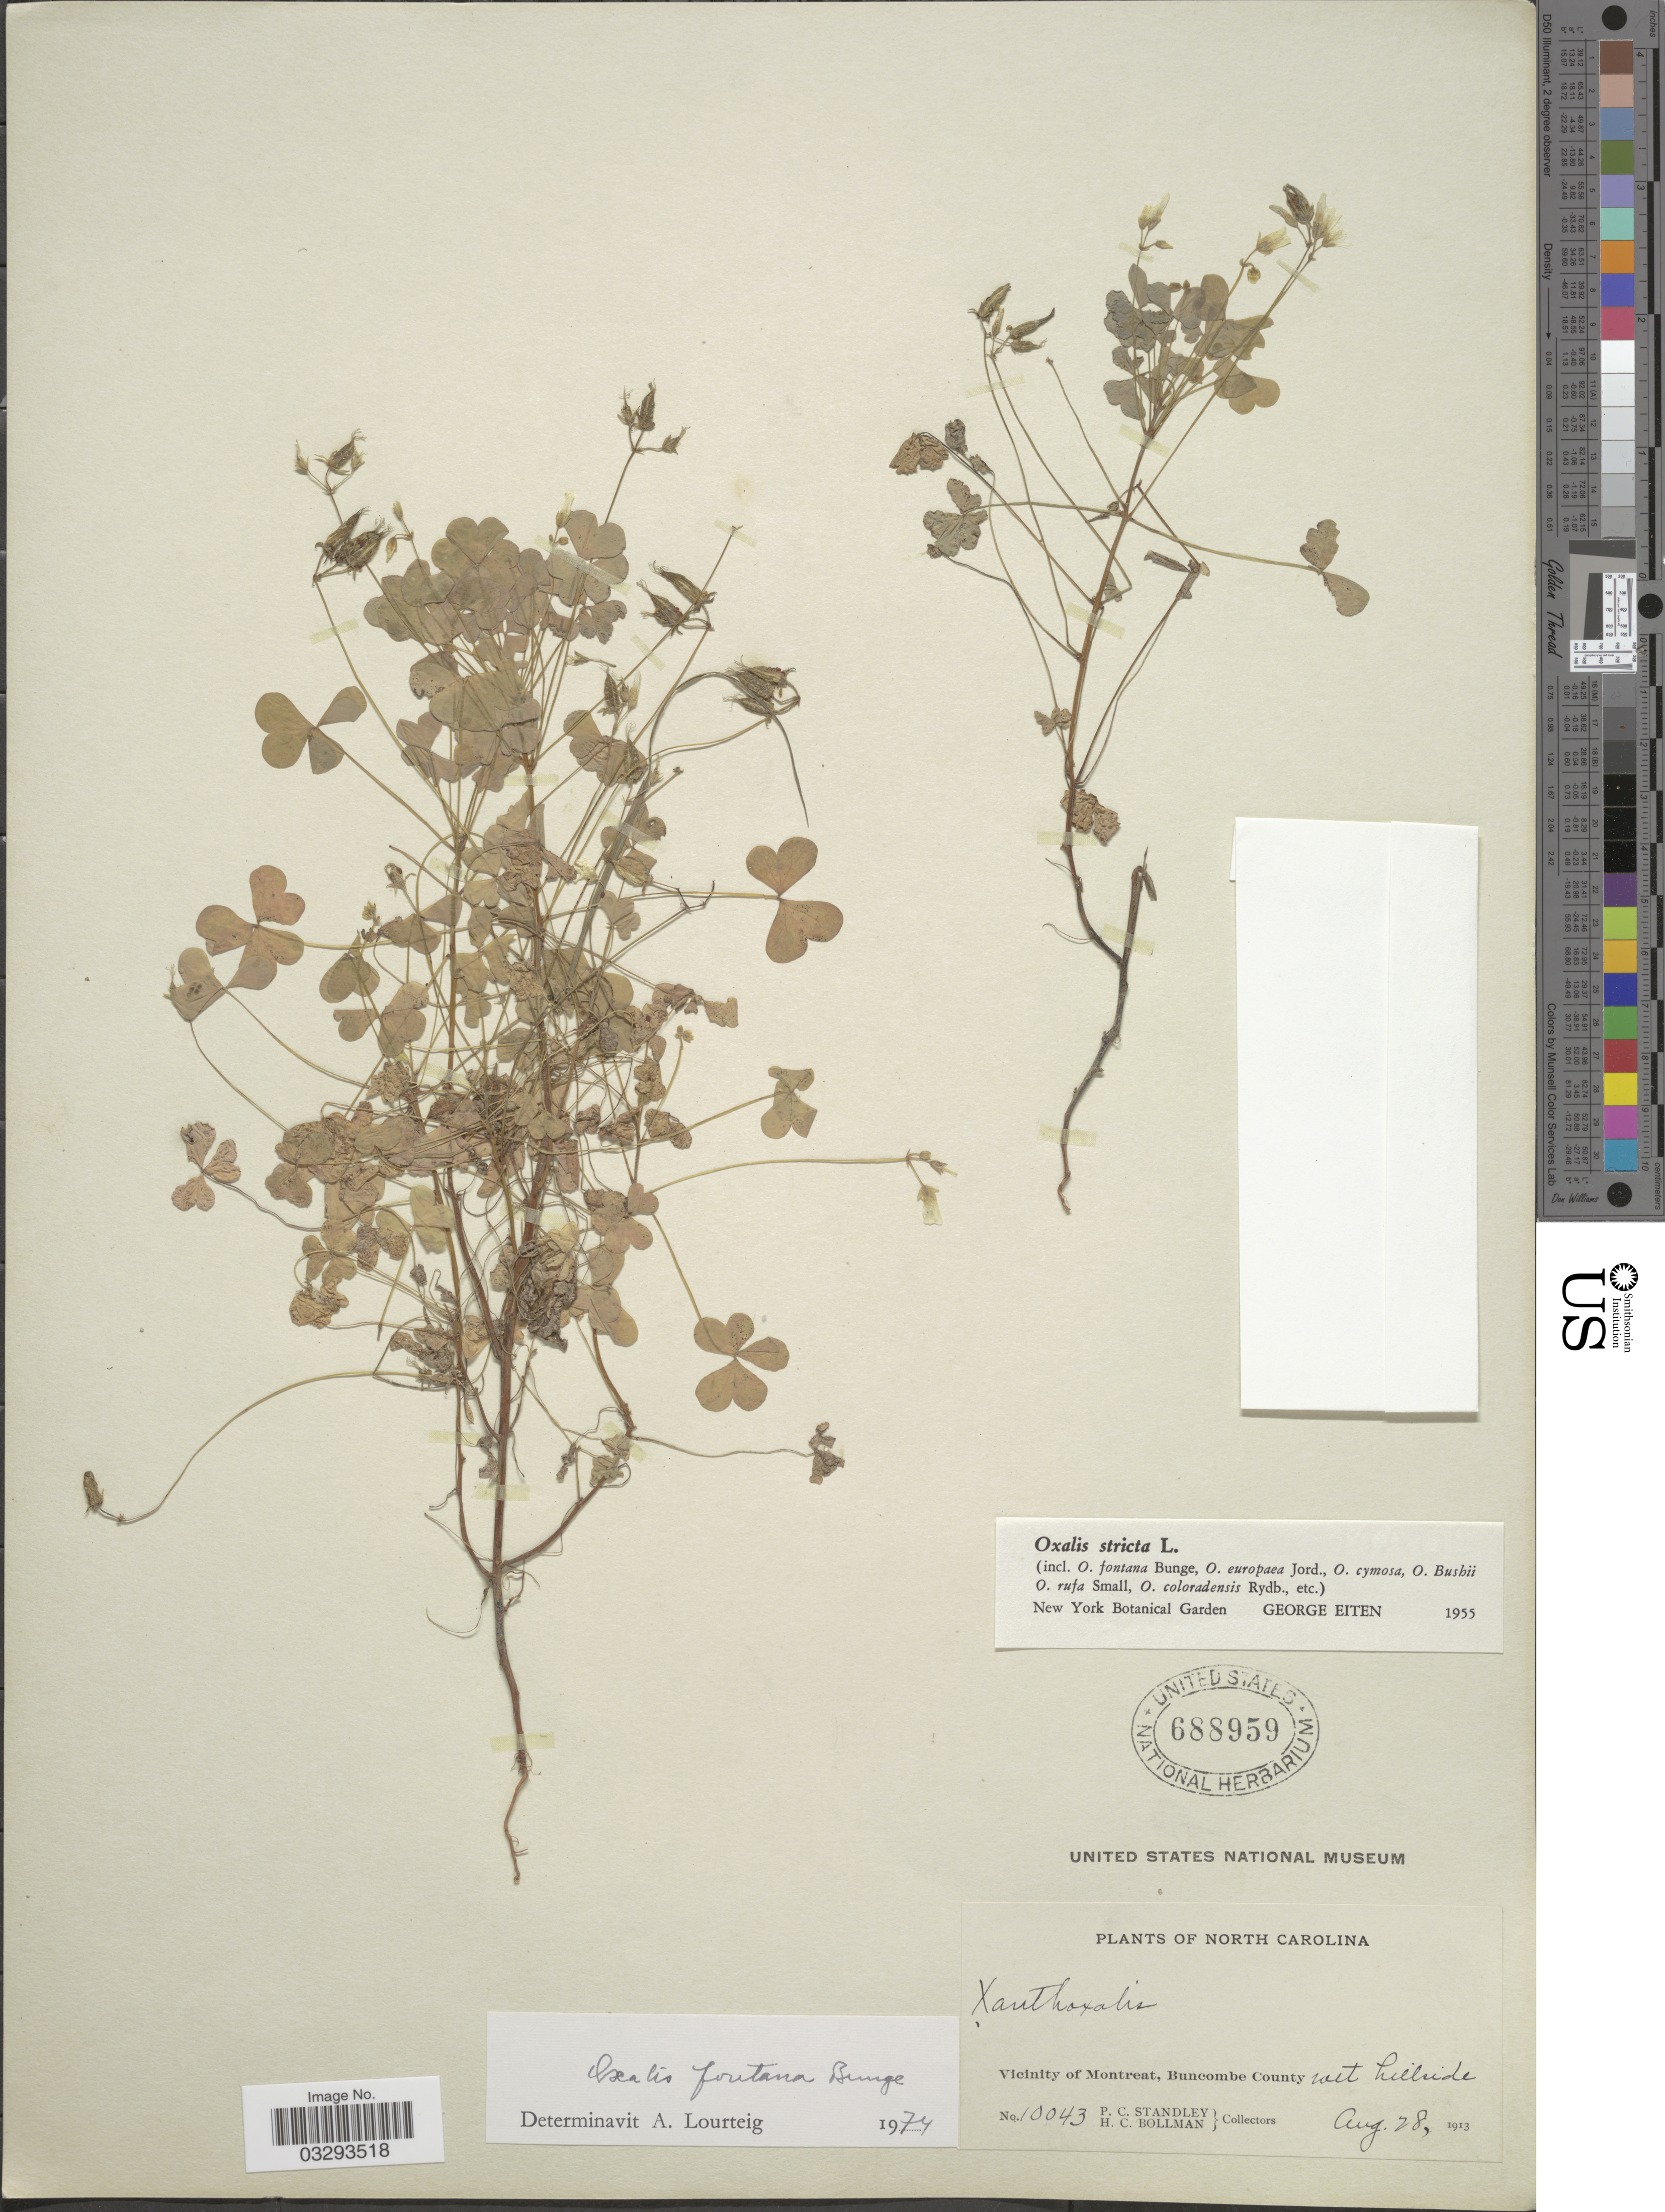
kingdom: Plantae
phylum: Tracheophyta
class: Magnoliopsida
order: Oxalidales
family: Oxalidaceae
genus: Oxalis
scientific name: Oxalis fontana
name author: Bunge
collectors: P. C. Standley & H. C. Bollman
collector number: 10043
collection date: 1913-08-28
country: United States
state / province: North Carolina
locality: Vicinity of Montreat, Buncombe County.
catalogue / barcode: US 688959